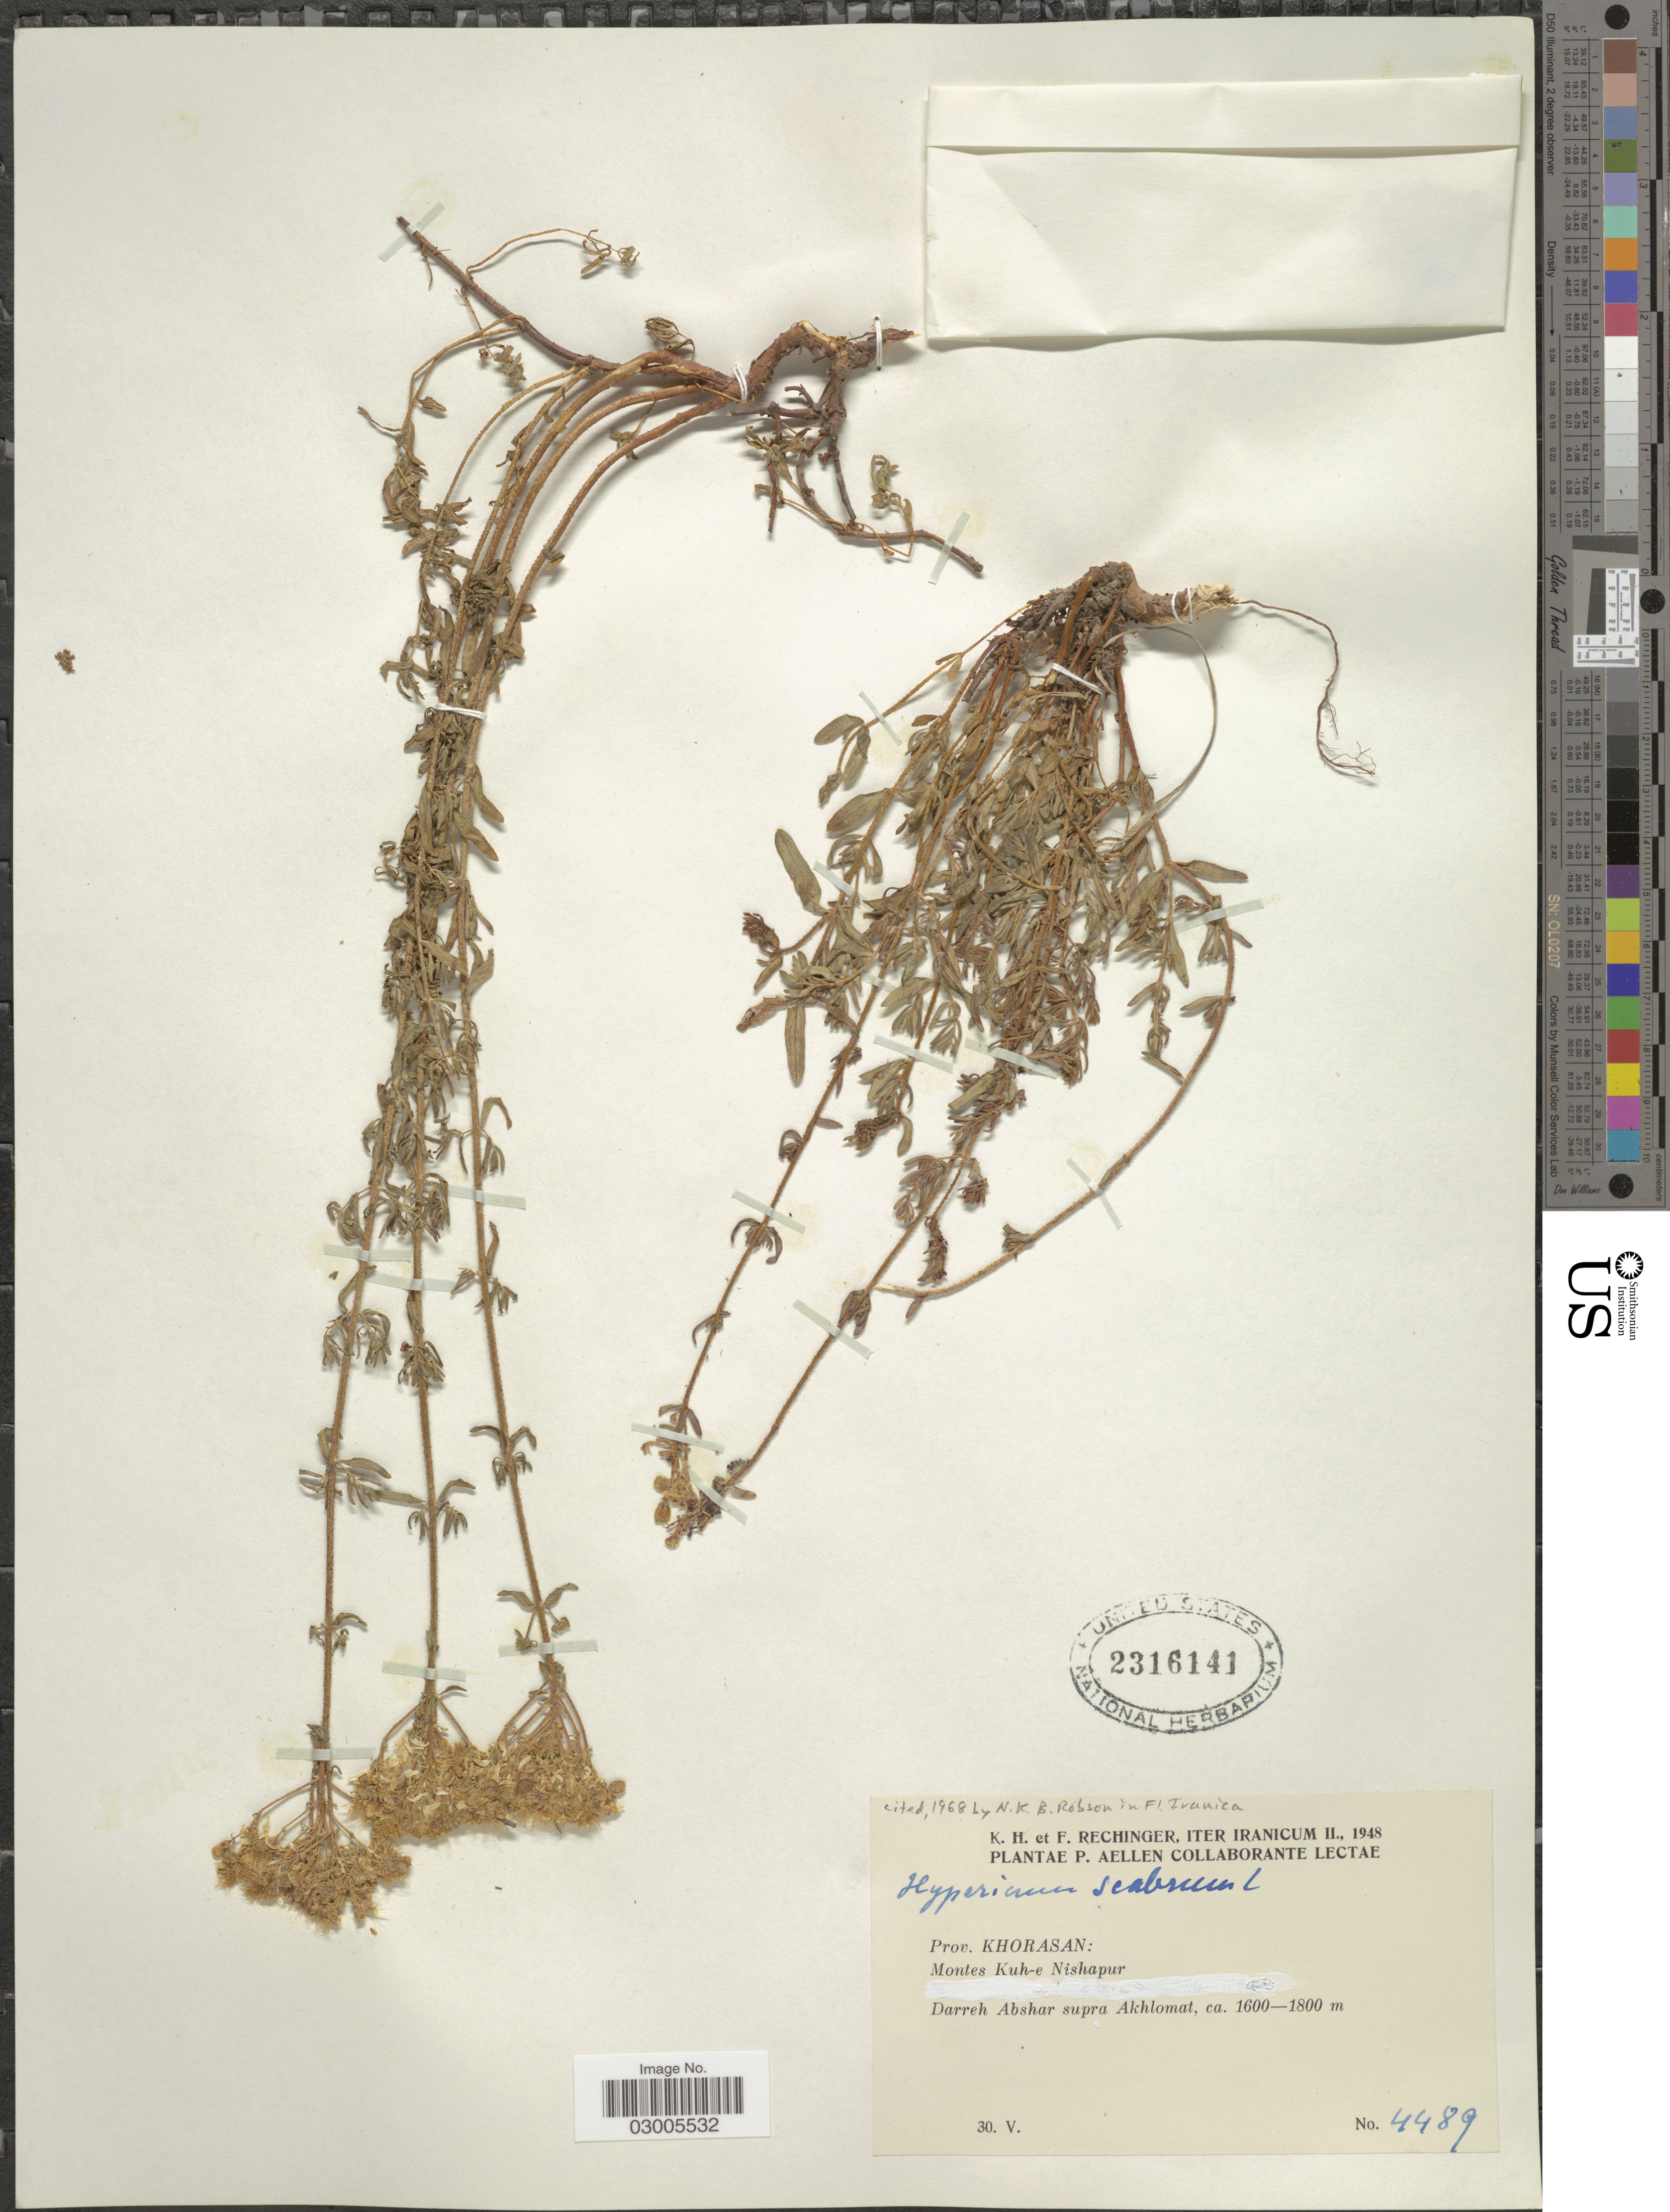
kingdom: Plantae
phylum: Tracheophyta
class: Magnoliopsida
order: Malpighiales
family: Hypericaceae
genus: Hypericum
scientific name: Hypericum scabrum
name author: L.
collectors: K. H. Rechinger & F. Rechinger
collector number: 4489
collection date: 1948-05-30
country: Iran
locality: Montes Kuh-e Nishapur. Darreh Abshar supra Akhlomat.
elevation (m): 1600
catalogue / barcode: US 2316141